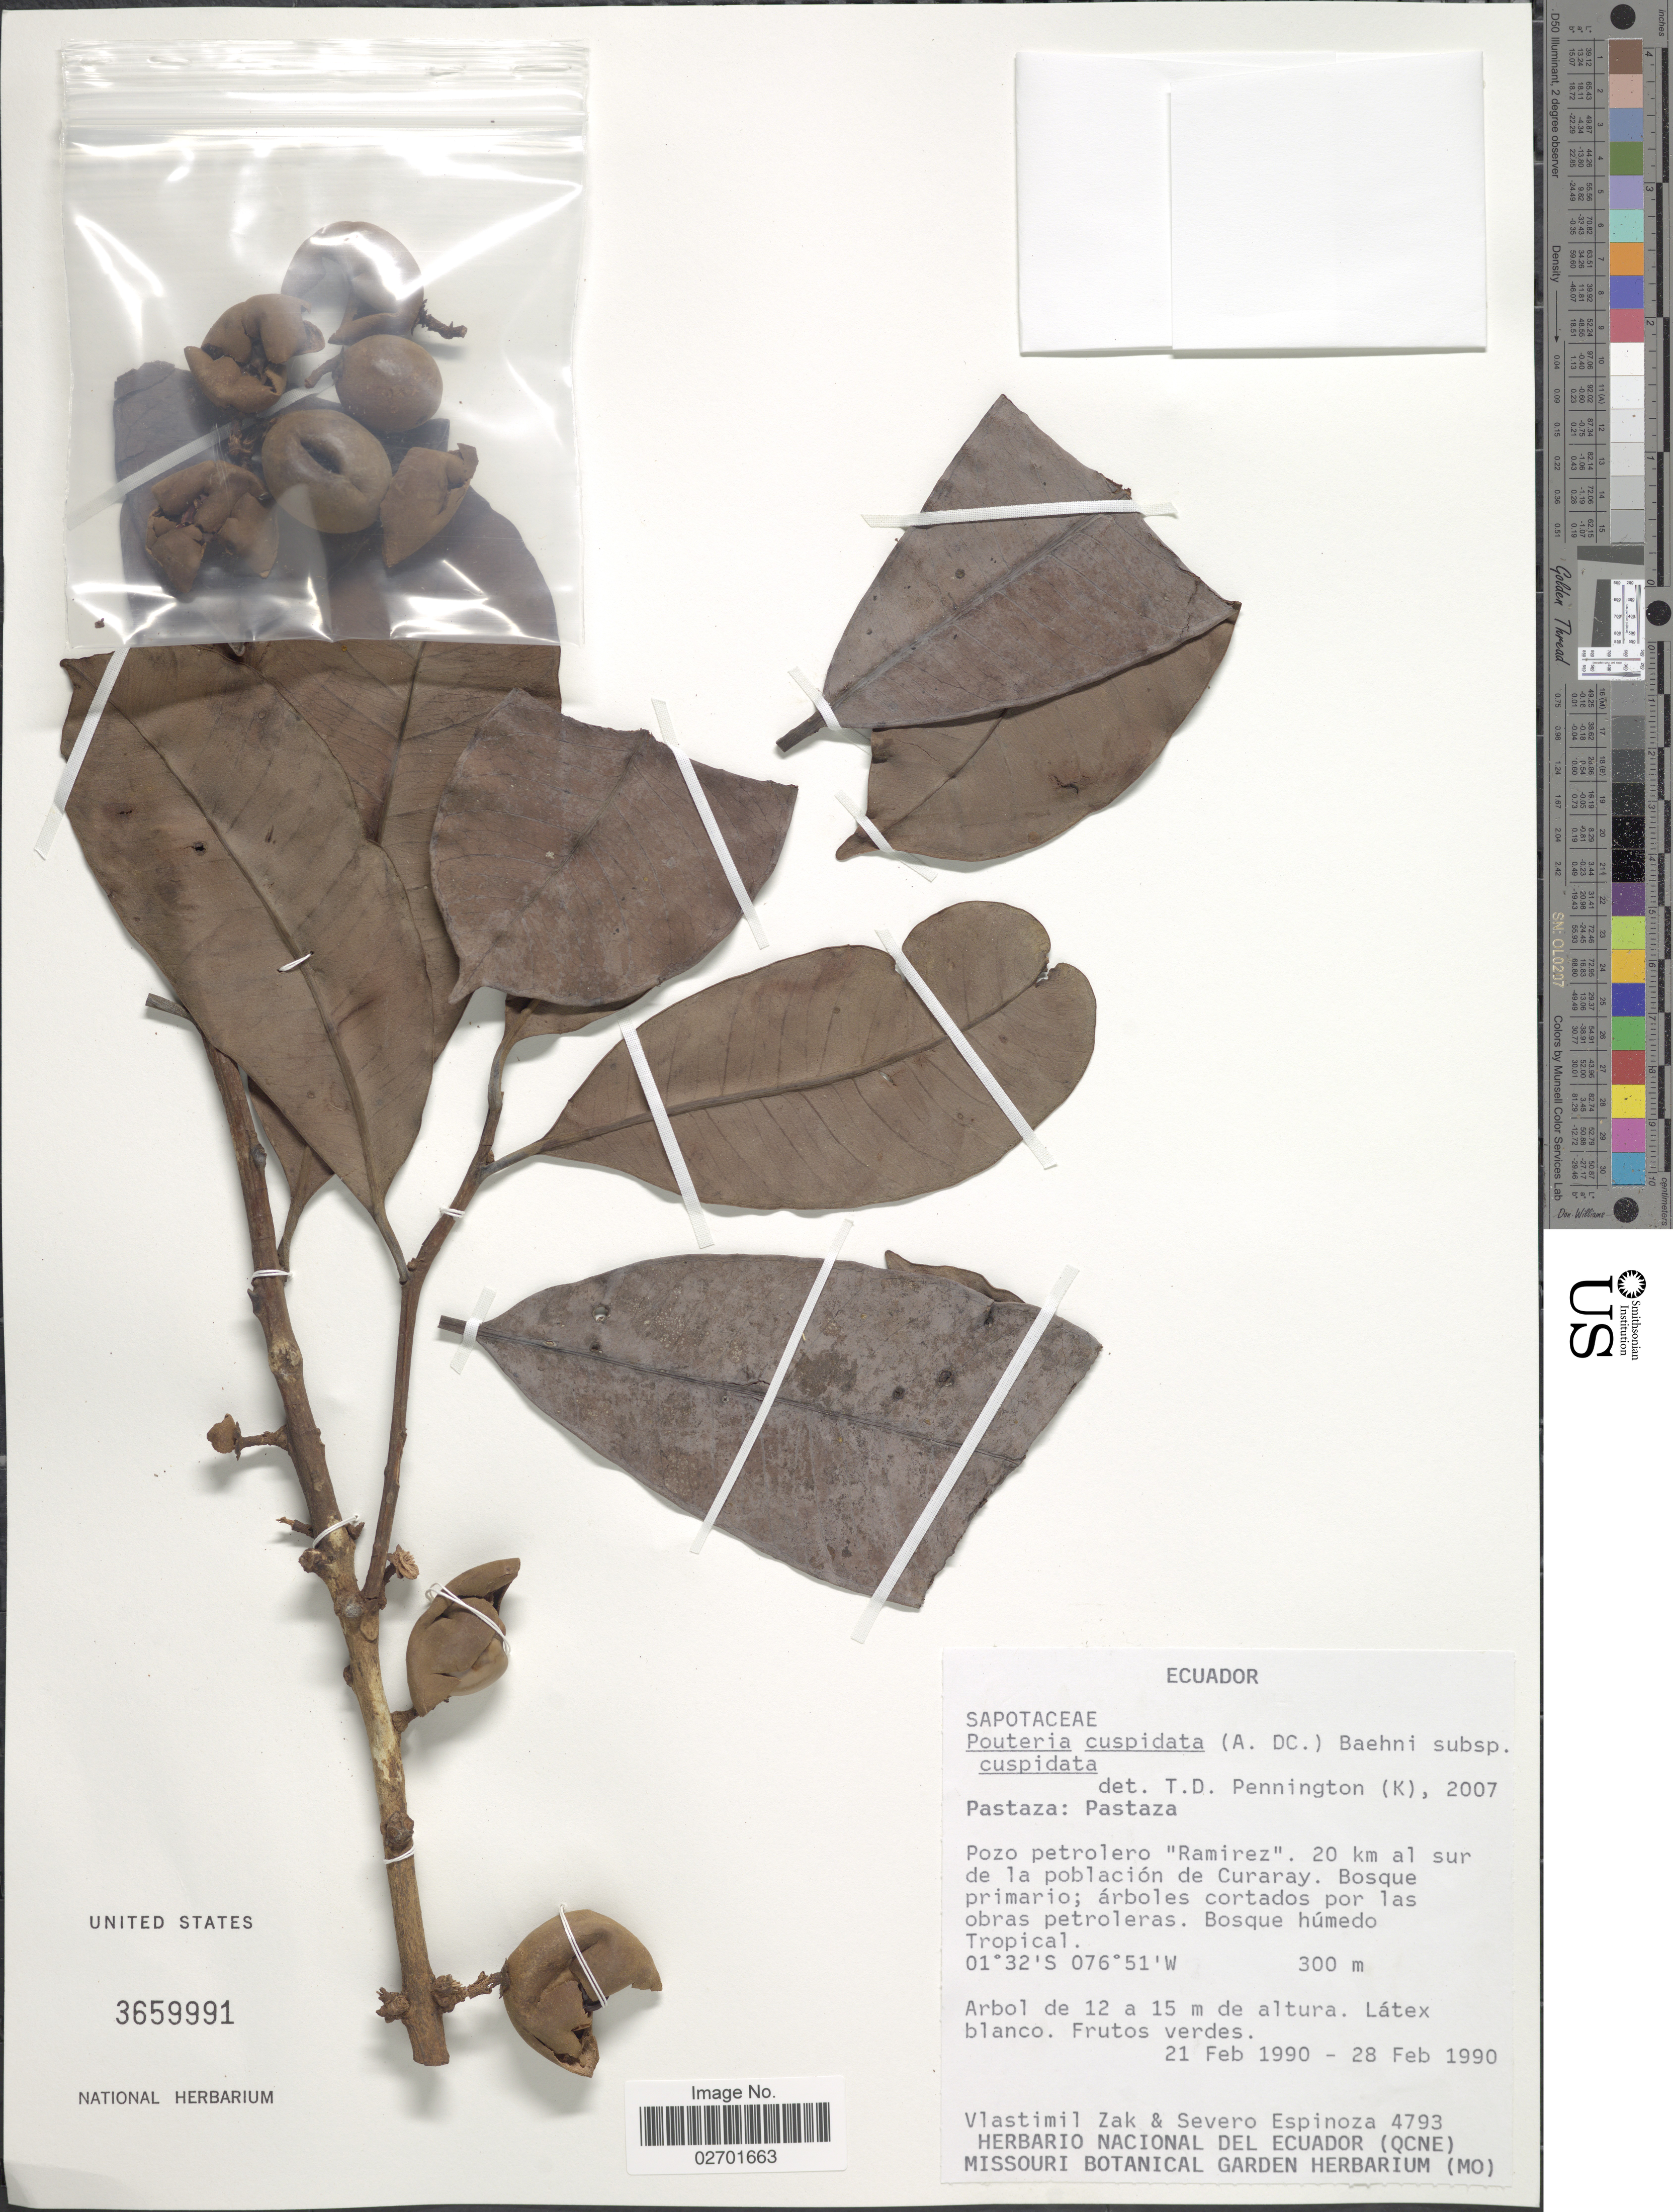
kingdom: Plantae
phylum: Tracheophyta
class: Magnoliopsida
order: Ericales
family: Sapotaceae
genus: Pouteria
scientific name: Pouteria cuspidata subsp. cuspidata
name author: (A. DC.) Baehni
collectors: V. Zak & S. Espinoza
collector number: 4793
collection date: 1990-02-21/1990-02-28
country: Ecuador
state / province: Pastaza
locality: Pastaza-Pastaza, 20 km al sur de la poblacion de Curaray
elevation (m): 300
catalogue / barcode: US 3659991